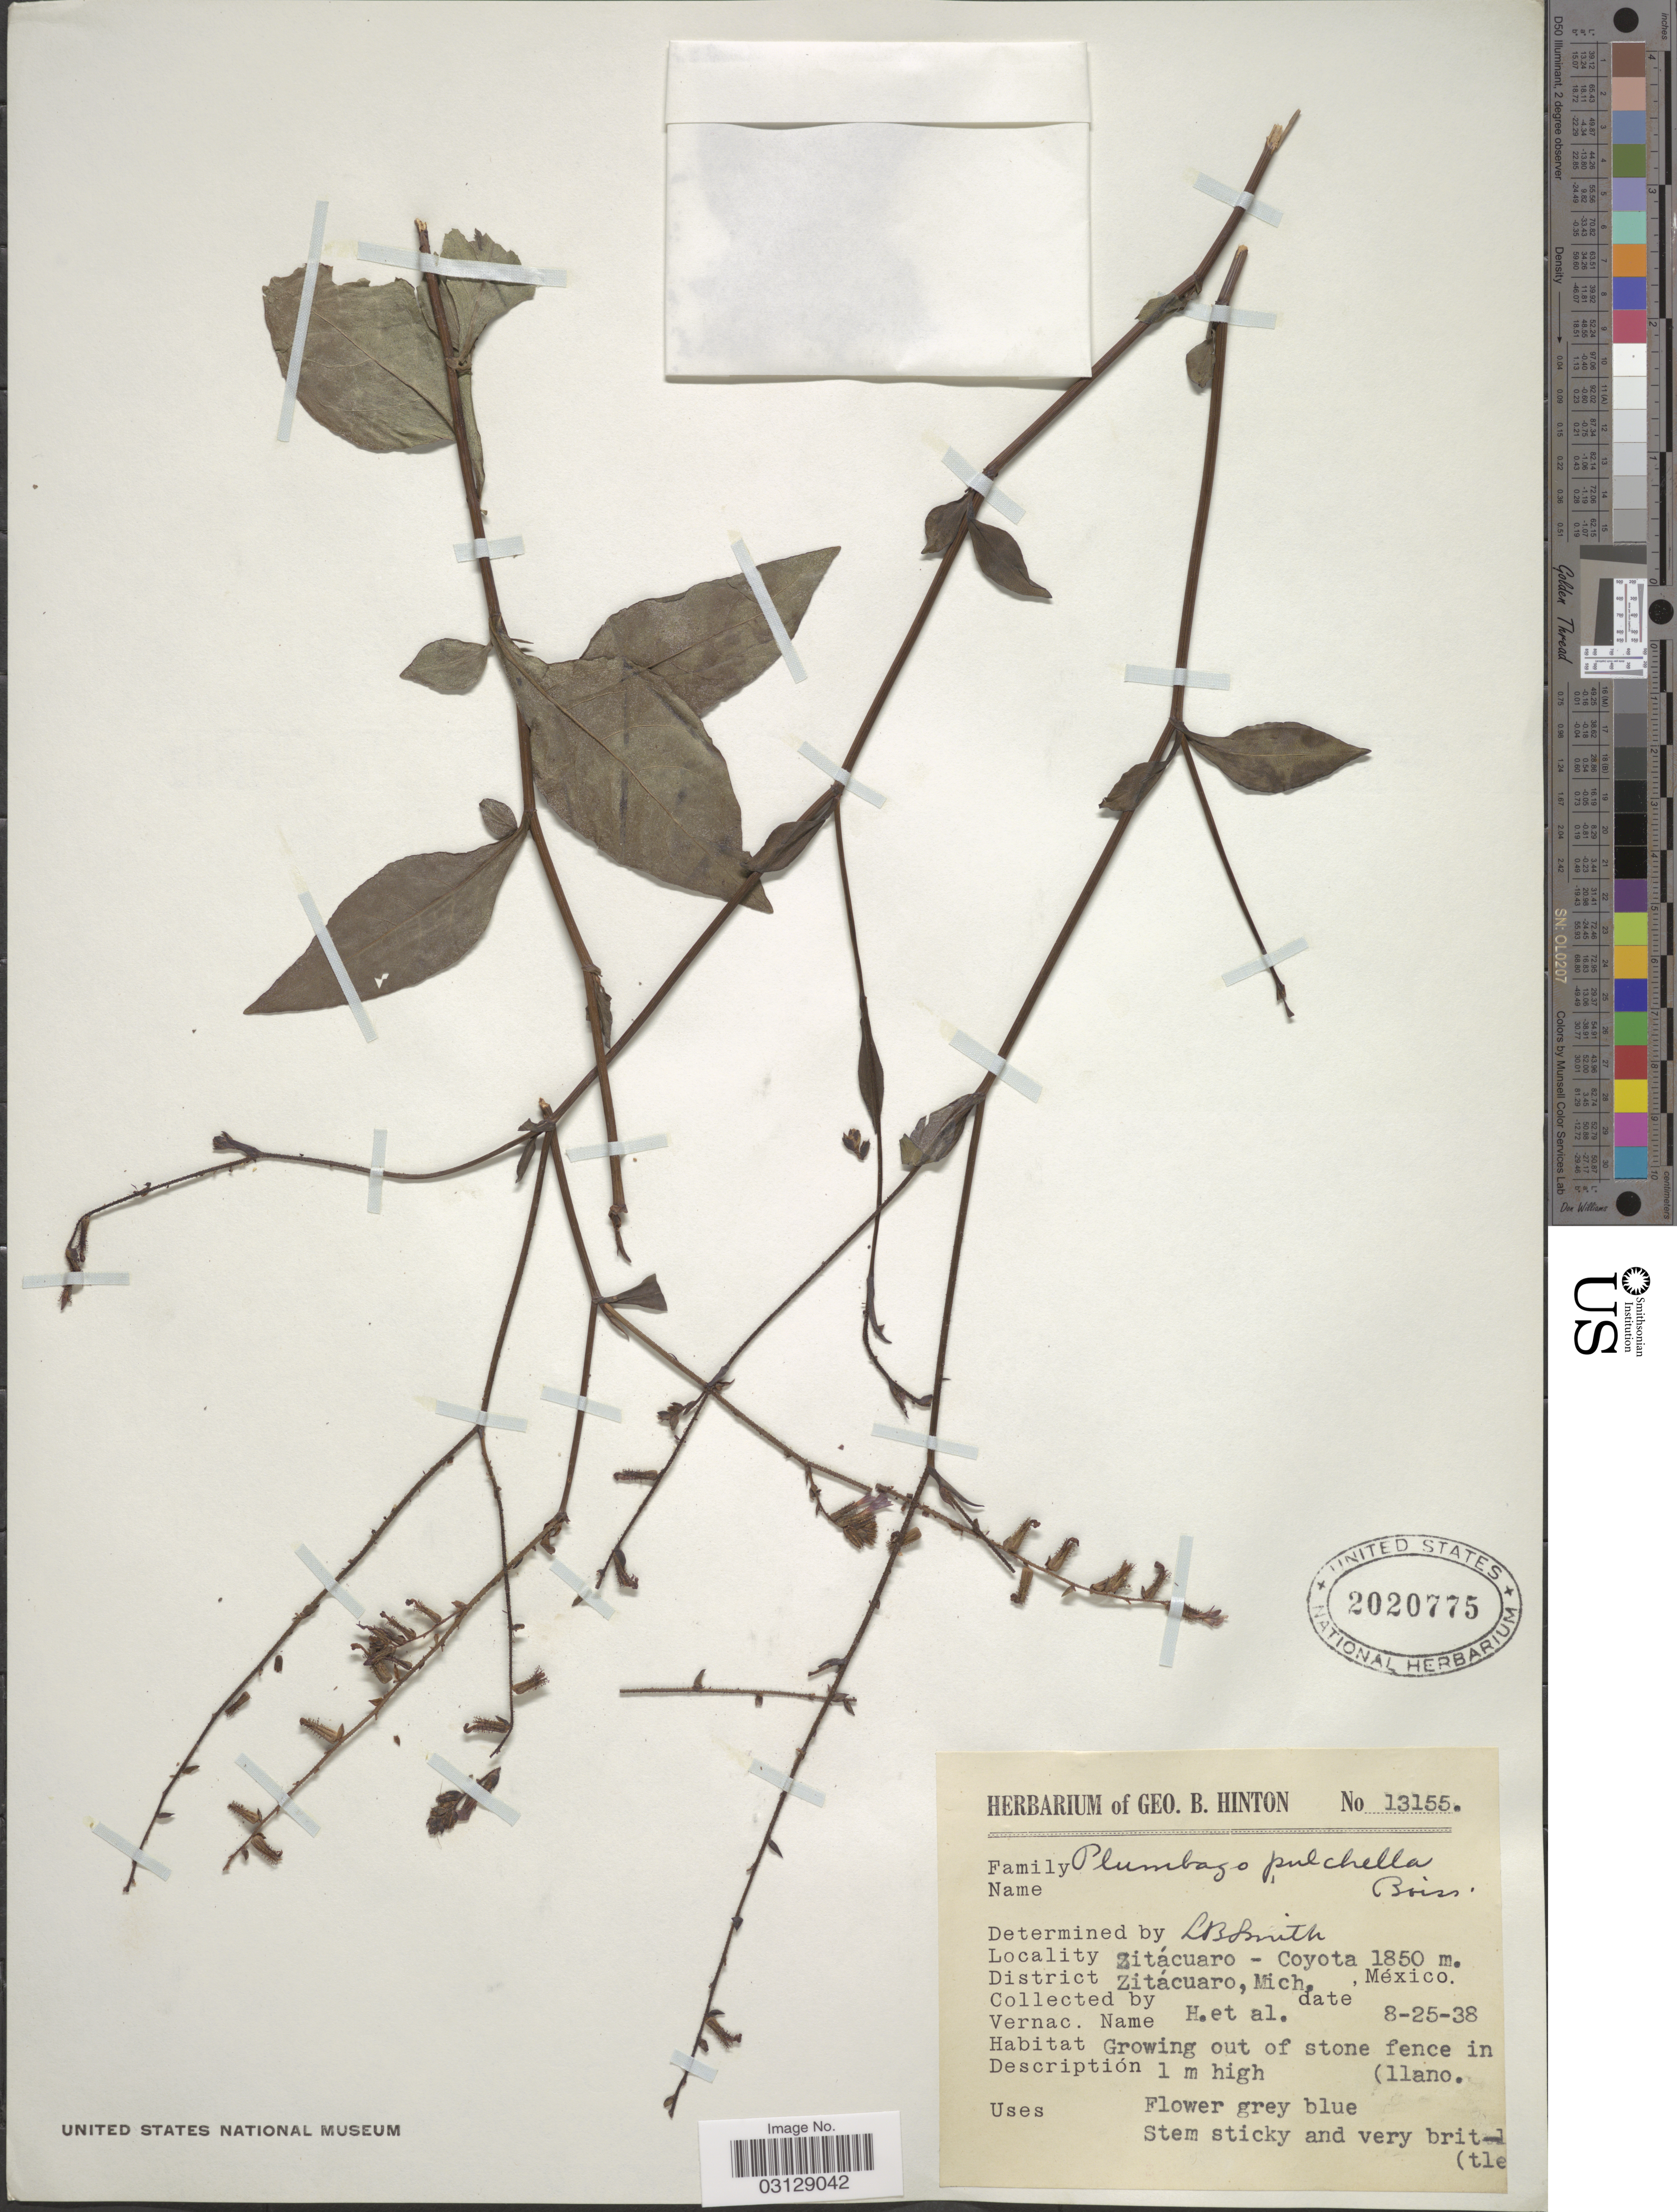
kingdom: Plantae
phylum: Tracheophyta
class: Magnoliopsida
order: Caryophyllales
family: Plumbaginaceae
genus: Plumbago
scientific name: Plumbago pulchella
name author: Boiss.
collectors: G. B. Hinton & et al.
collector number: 13155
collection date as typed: Transcribed d/m/y: 25/8/38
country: Mexico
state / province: Michoacán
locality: Zitácuaro - Coyota. District Zitácuaro, Mich.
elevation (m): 1850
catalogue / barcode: US 2020775